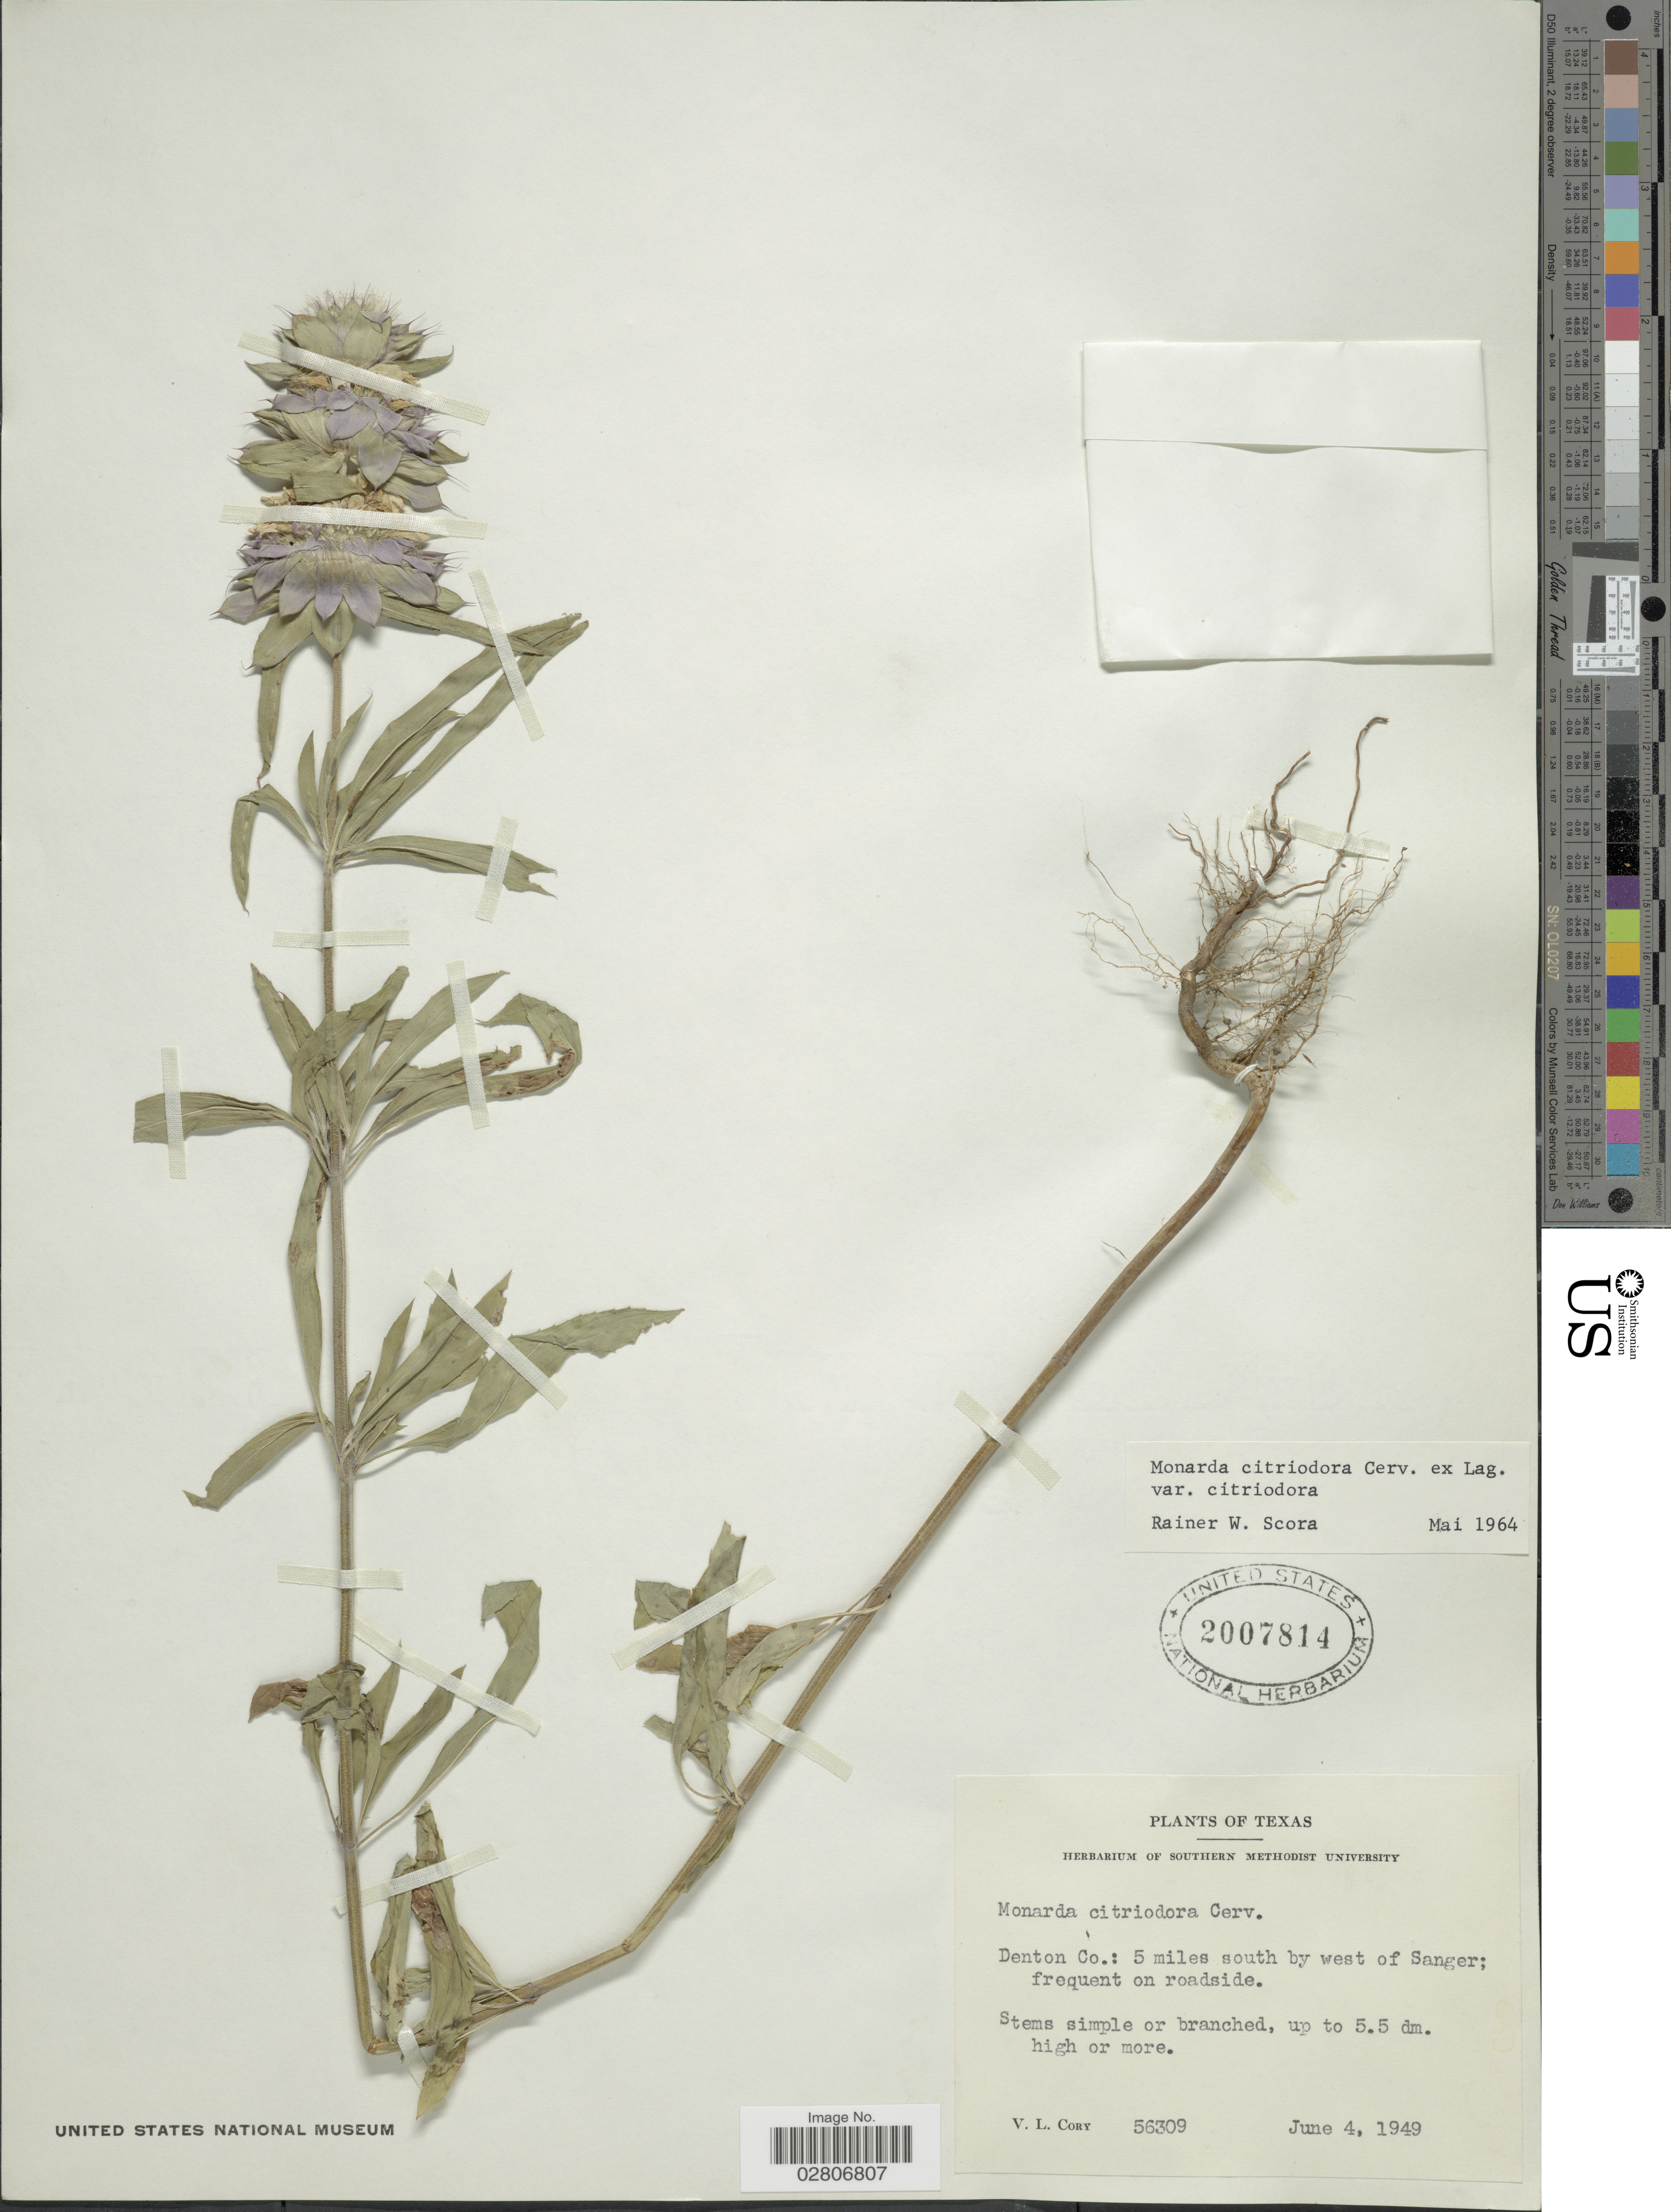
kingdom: Plantae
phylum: Tracheophyta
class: Magnoliopsida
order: Lamiales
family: Lamiaceae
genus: Monarda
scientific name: Monarda citriodora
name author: Cerv. ex Lag.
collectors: V. Cory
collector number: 56309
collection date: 1949-06-04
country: United States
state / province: Texas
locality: Denton Co.: 5 miles south by west of Sanger; frequent on roadside.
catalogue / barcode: US 2007814